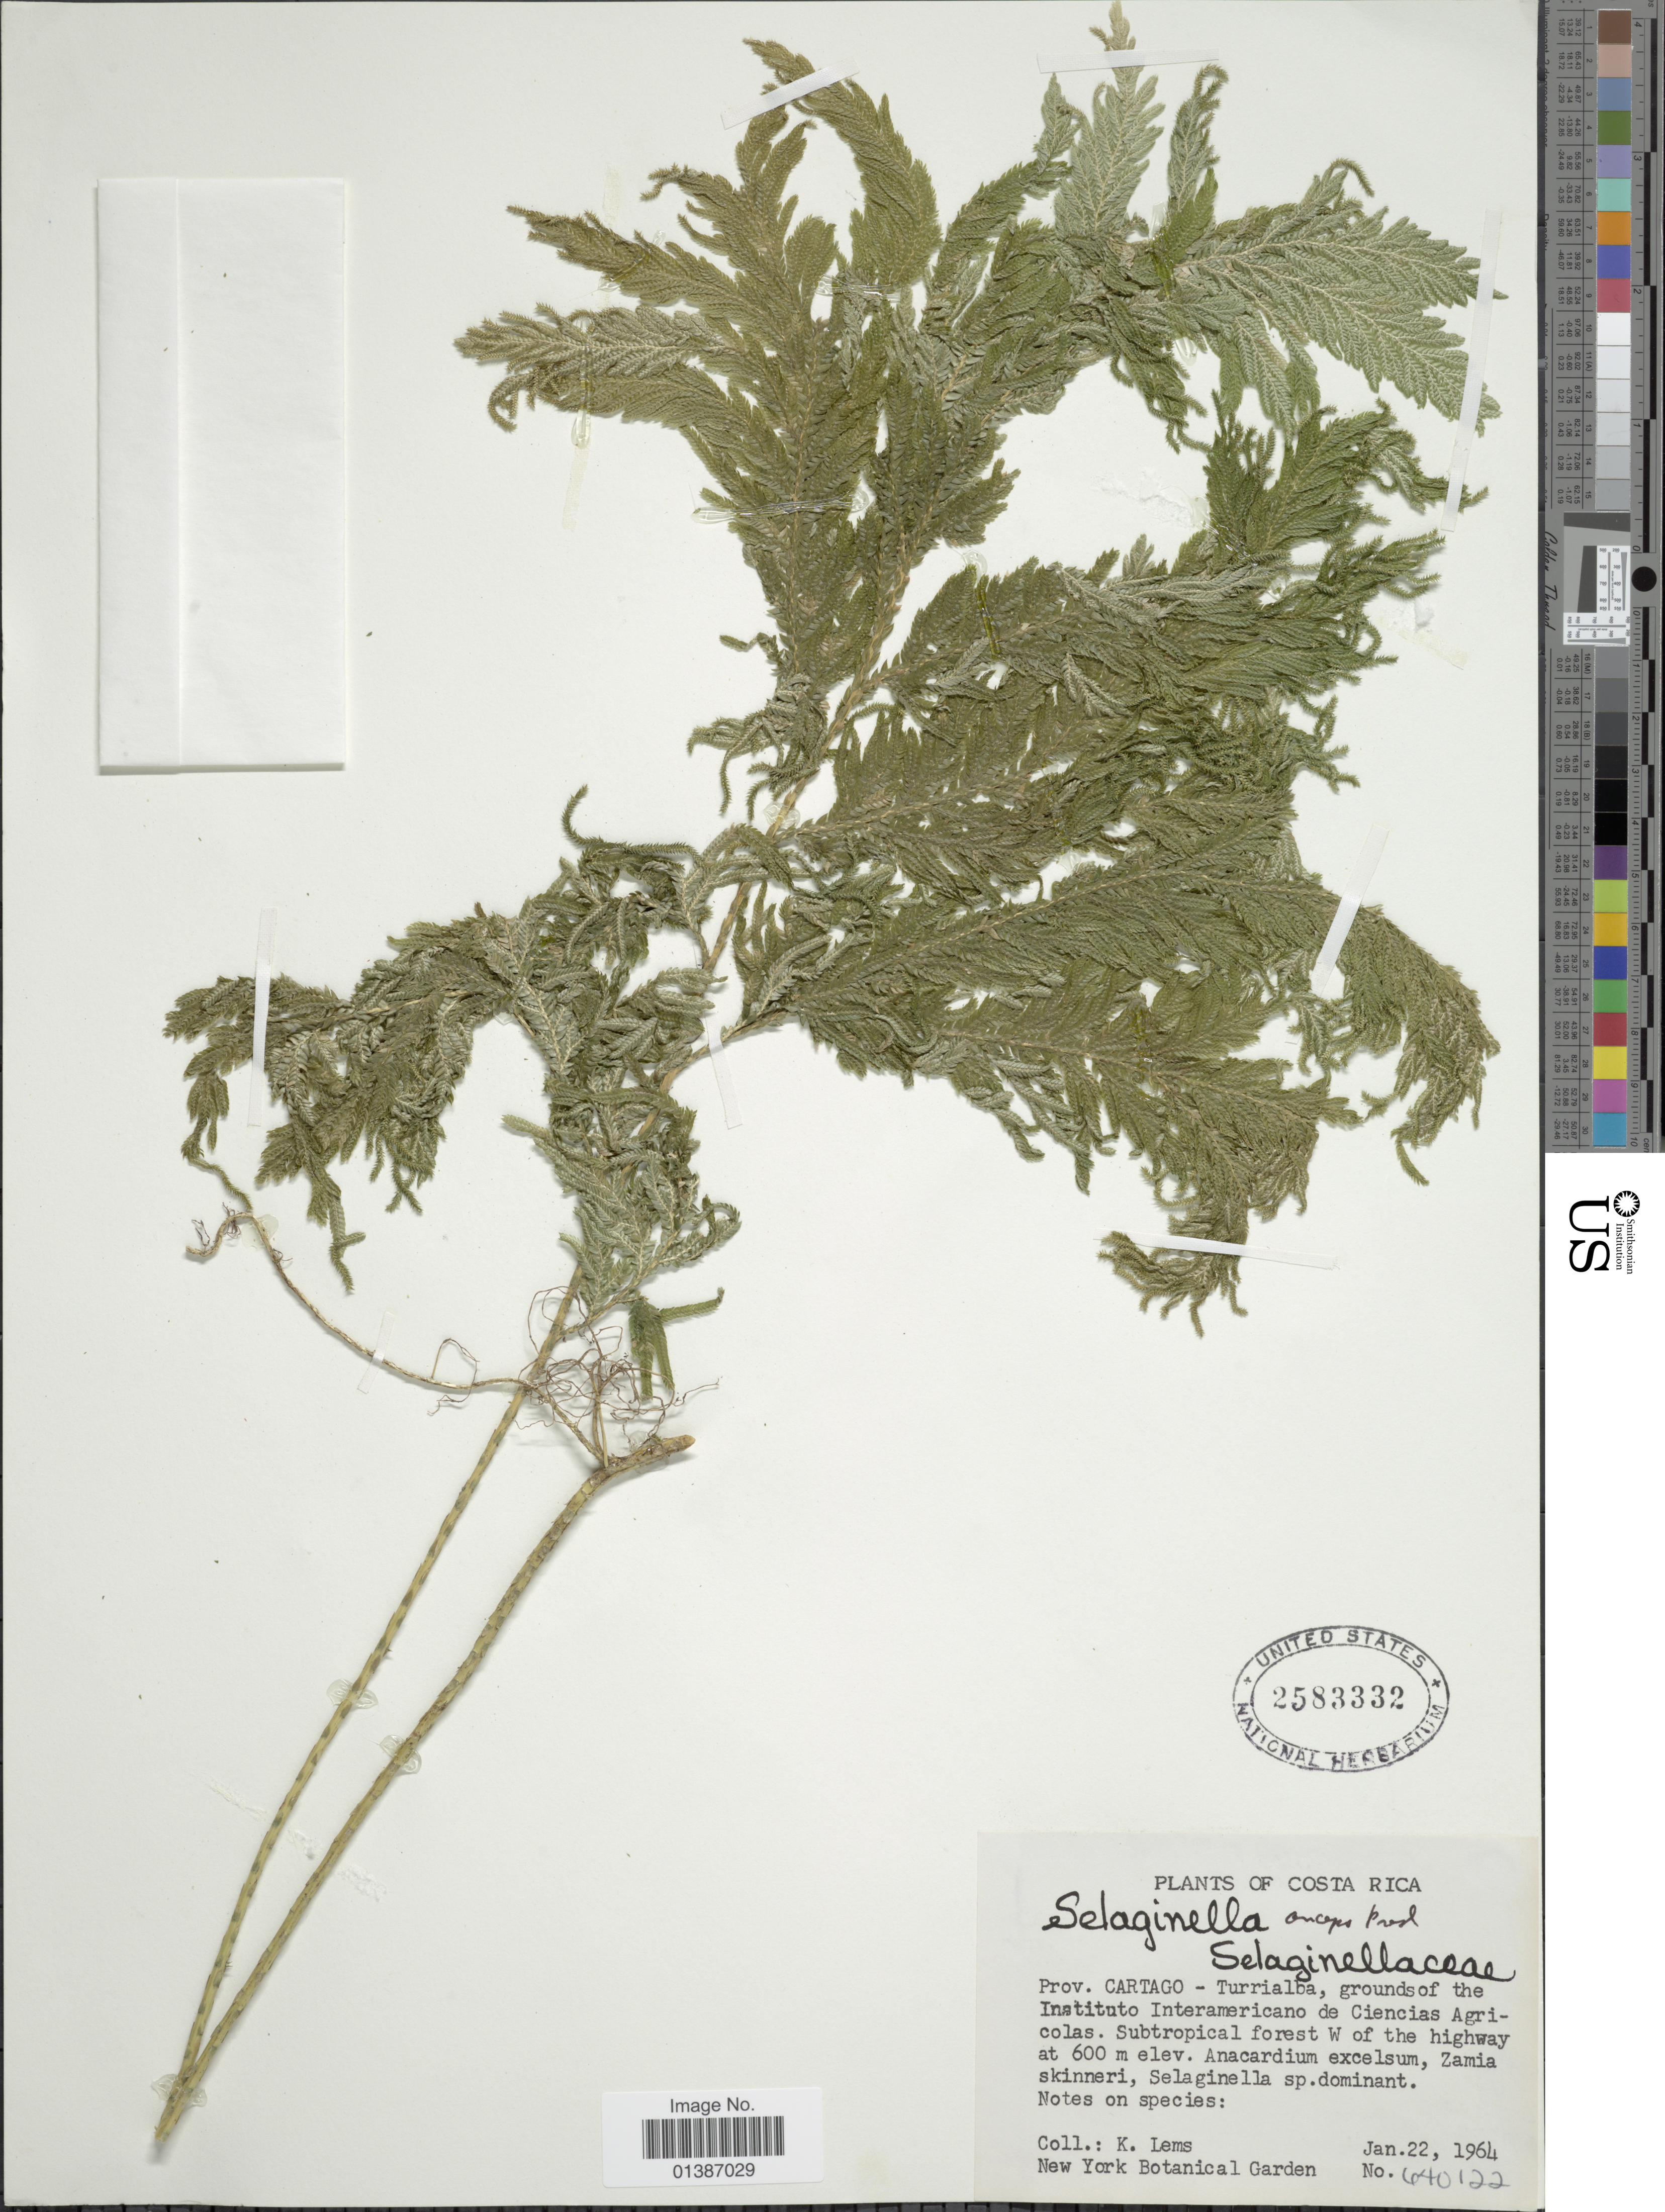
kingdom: Plantae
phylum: Tracheophyta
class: Lycopodiopsida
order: Selaginellales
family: Selaginellaceae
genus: Selaginella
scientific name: Selaginella anceps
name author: (C. Presl)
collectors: K. Lems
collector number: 640122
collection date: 1964-01-22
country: Costa Rica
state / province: Cartago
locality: Prov. Cartago - Turrialba, grounds of the Instituto Interamericano de Ciencias Agricolas. Subtropical forest W of the highway.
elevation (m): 600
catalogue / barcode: US 2583332